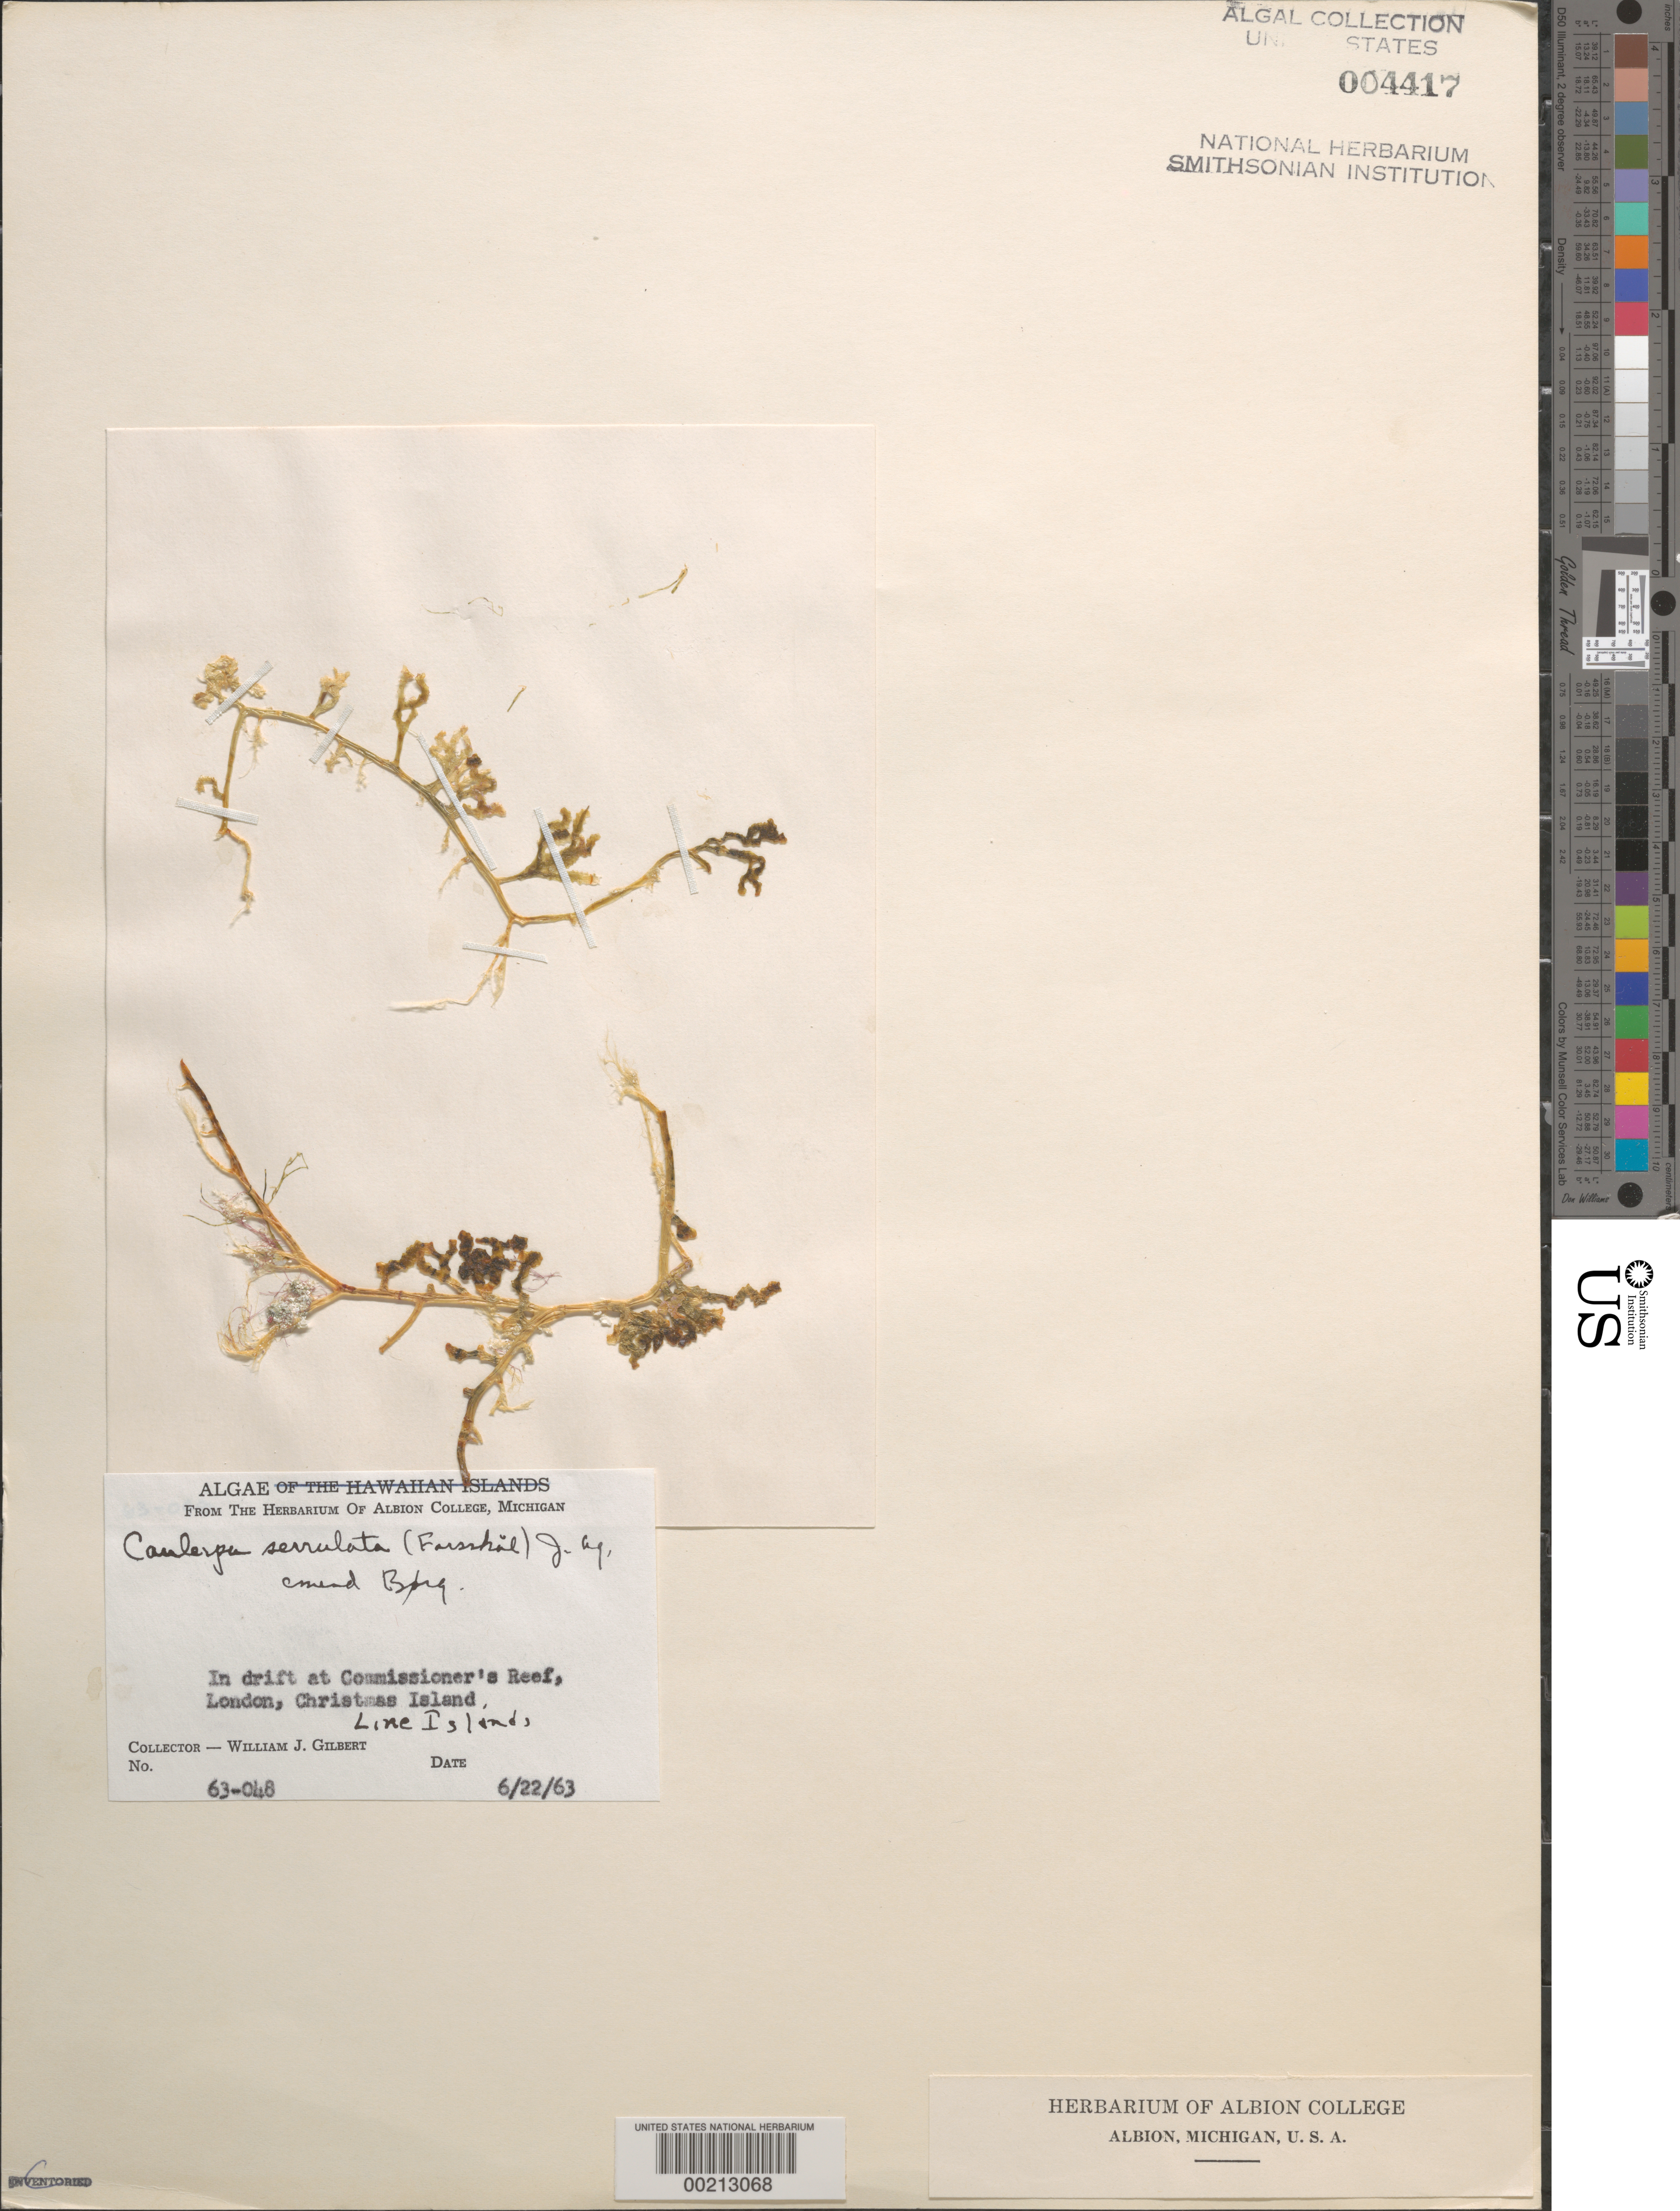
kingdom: Plantae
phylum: Chlorophyta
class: Ulvophyceae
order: Bryopsidales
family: Caulerpaceae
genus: Caulerpa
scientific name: Caulerpa serrulata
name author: (Forssk.) J. Agardh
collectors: W. J. Gilbert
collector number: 63-048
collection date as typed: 22 Jun 1963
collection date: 1963-06-22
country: Kiribati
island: Kiritimati [Christmas] Atoll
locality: London, Commissioner's Reef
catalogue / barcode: US 4417